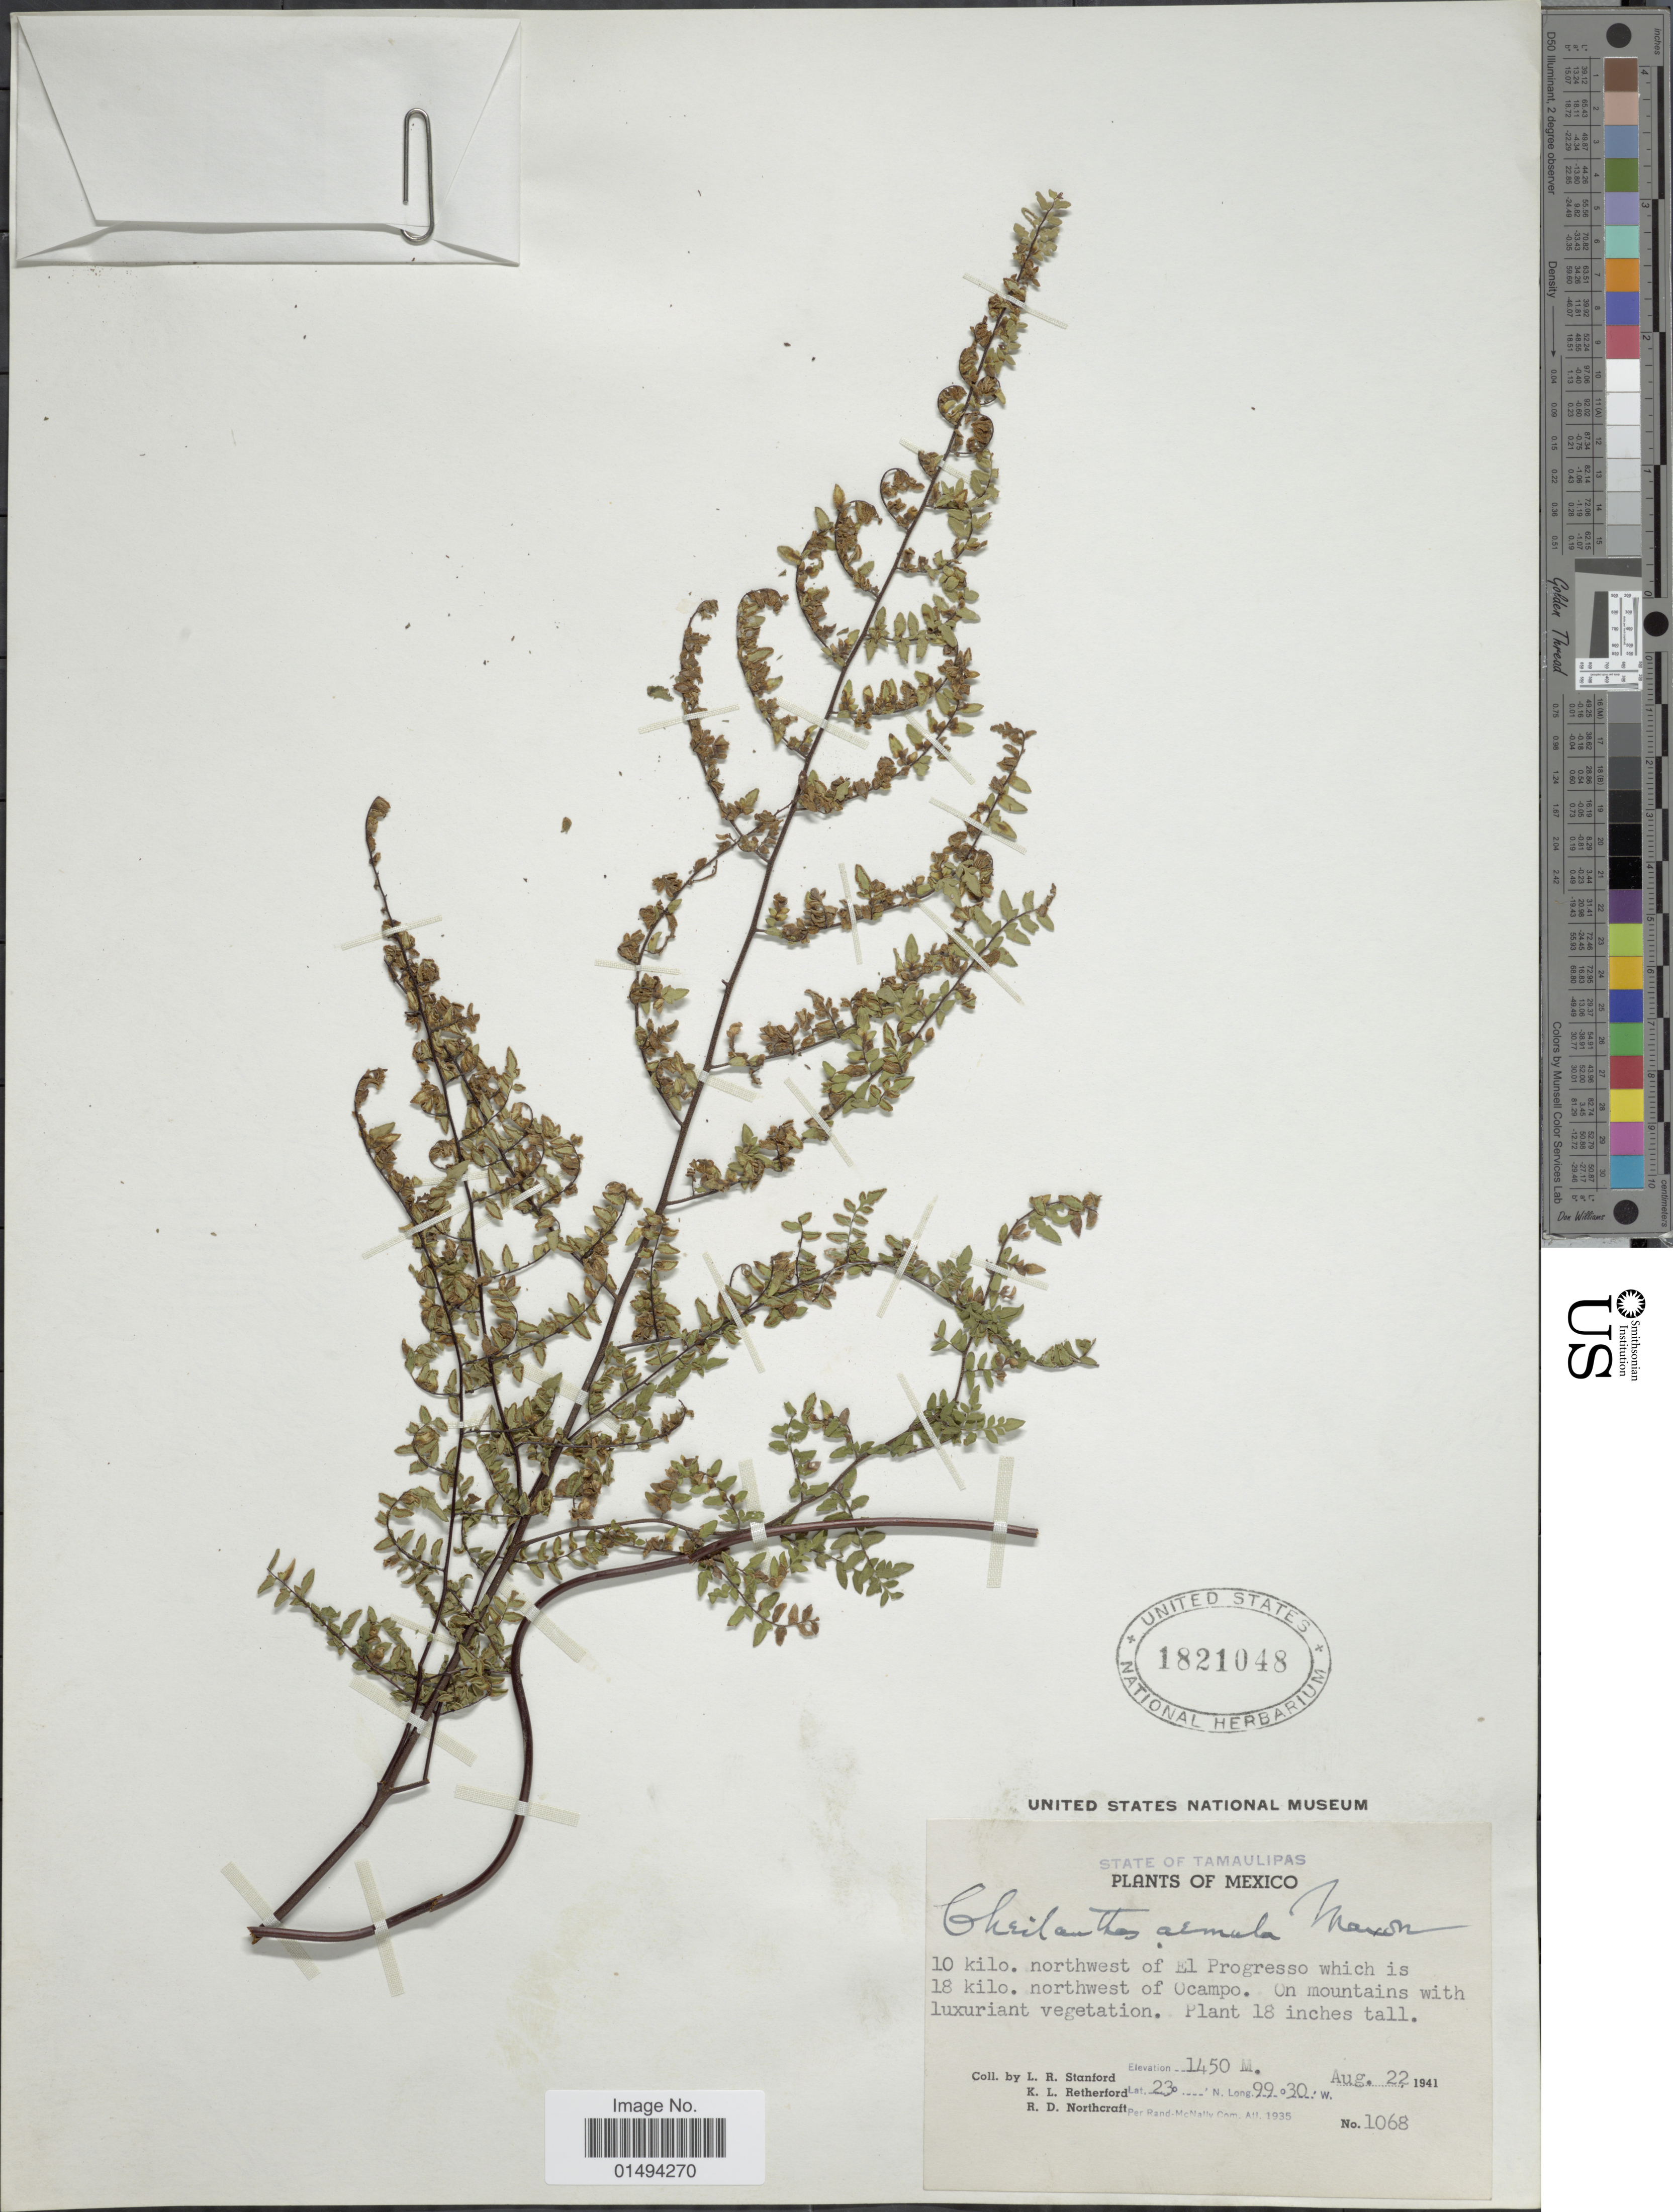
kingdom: Plantae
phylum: Tracheophyta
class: Polypodiopsida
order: Polypodiales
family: Pteridaceae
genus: Myriopteris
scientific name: Myriopteris aemula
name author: (Maxon) Grusz & Windham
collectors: L. R. Stanford, K. Retherford & R. Northcraft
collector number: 1068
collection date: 1941-08-22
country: Mexico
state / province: Tamaulipas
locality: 10 kilo. northwest of El Progresso which is 18 kilo. northwest of Ocampo. On mountains with luxuriant vegetation.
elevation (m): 1450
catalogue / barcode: US 1821048